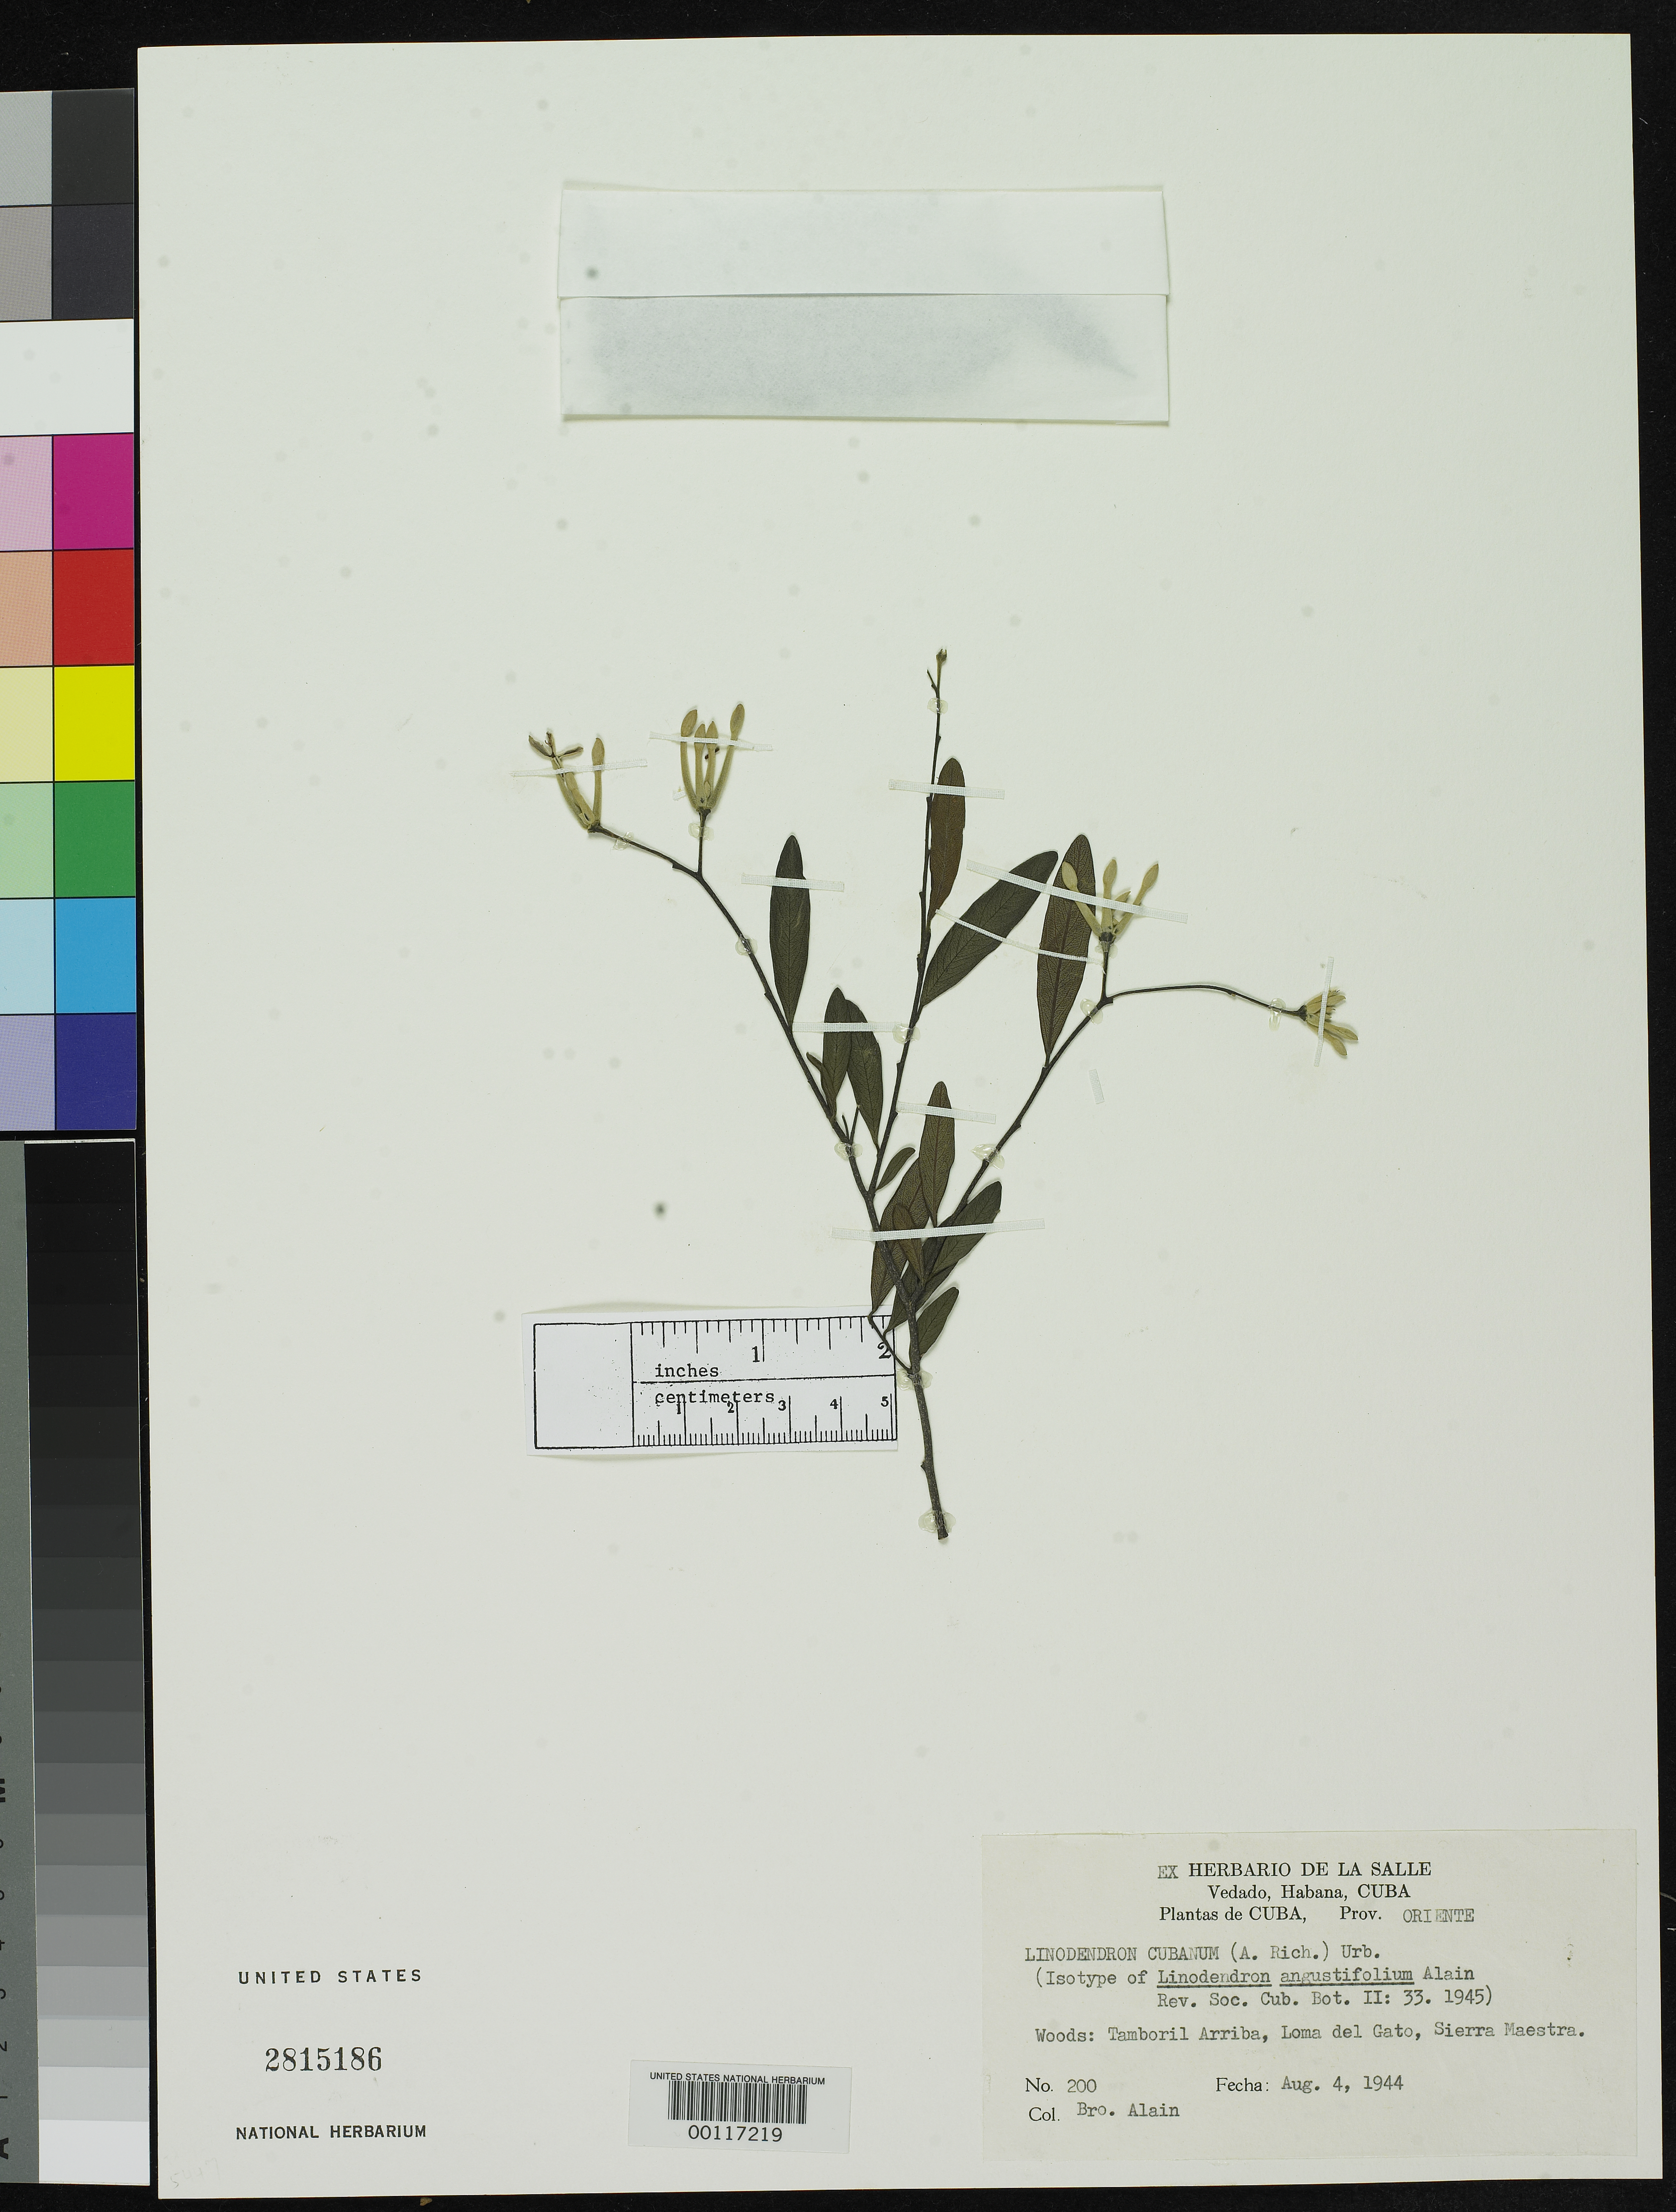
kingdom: Plantae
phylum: Tracheophyta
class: Magnoliopsida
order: Malvales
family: Thymelaeaceae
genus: Linodendron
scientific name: Linodendron angustifolium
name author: Alain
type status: Isotype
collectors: A. H. Liogier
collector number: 200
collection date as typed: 04 Aug 1944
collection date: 1944-08-04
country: Cuba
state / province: Oriente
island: Greater Antilles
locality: Tamboril arriba, Loma del Gato, Sierra Maestra.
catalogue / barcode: US 2815186